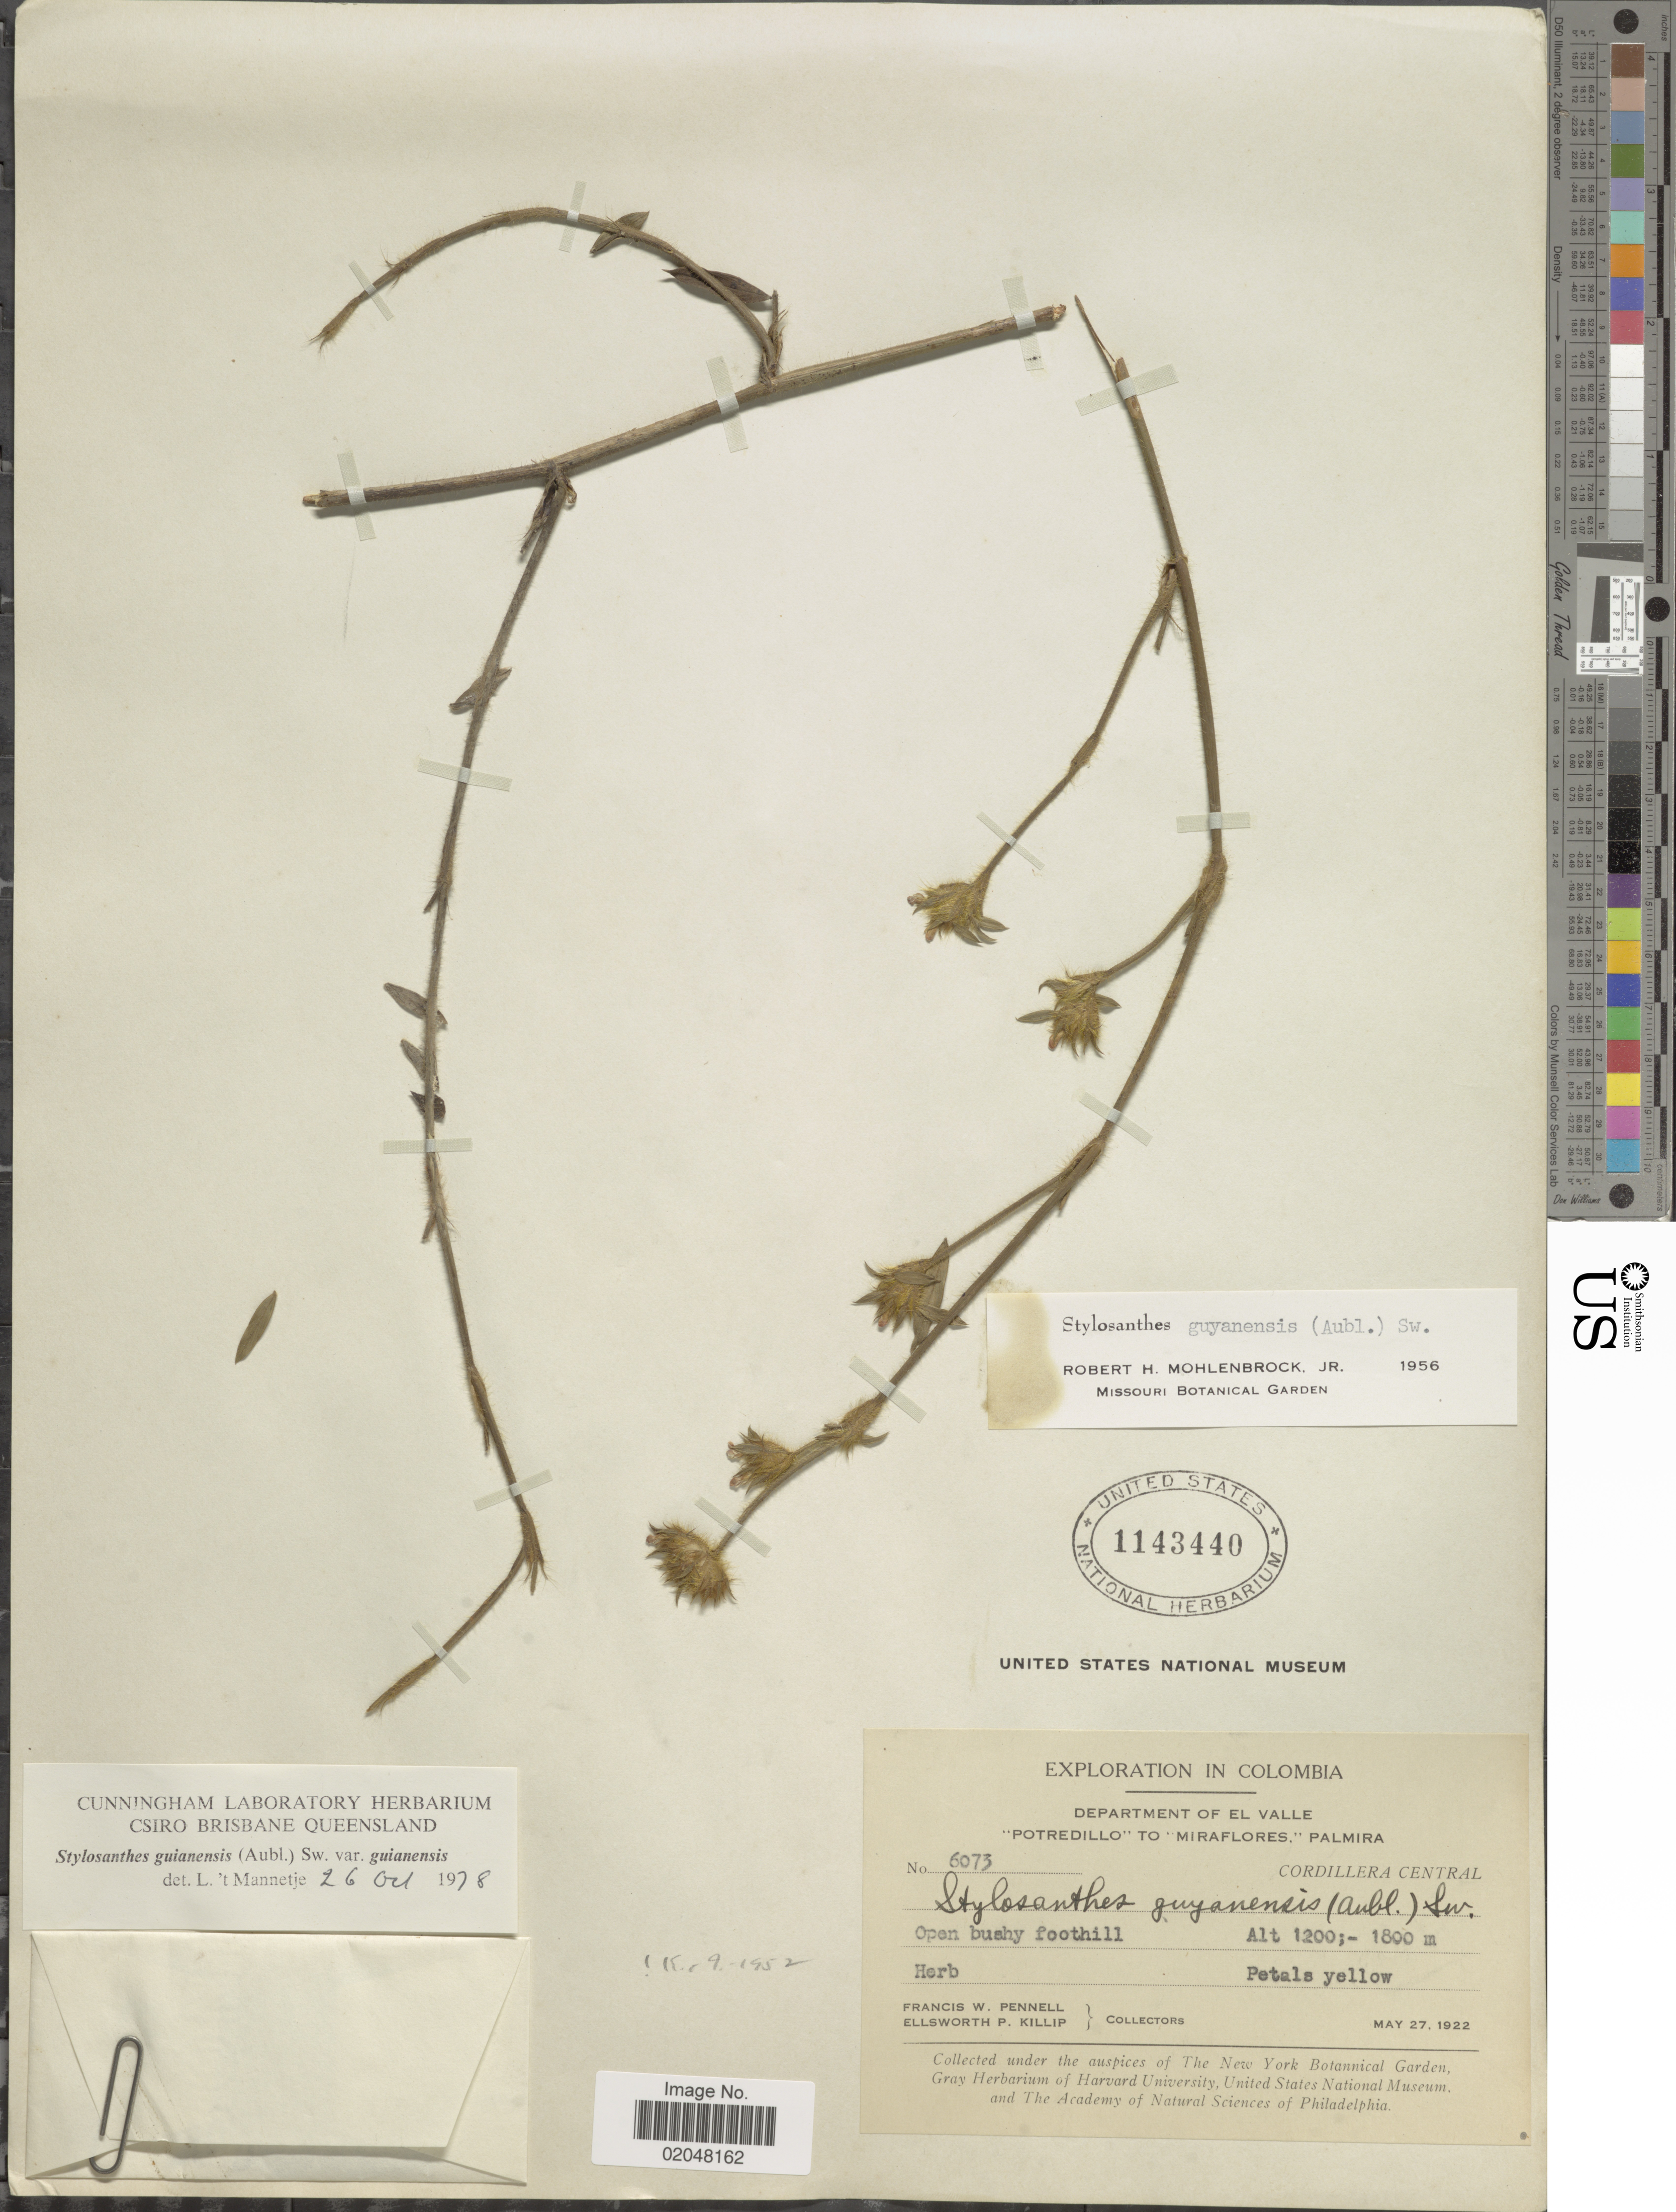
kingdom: Plantae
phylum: Tracheophyta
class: Magnoliopsida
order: Fabales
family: Fabaceae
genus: Stylosanthes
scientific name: Stylosanthes guianensis var. guianensis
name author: (Aubl.) Sw.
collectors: F. W. Pennell & E. P. Killip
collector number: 6073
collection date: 1922-05-27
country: Colombia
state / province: Valle del Cauca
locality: Department of El Valle, "Potredillo"to "Miraflores, "Palmira, Cordillera Central, open bushy foothill.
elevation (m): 1200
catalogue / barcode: US 1143440